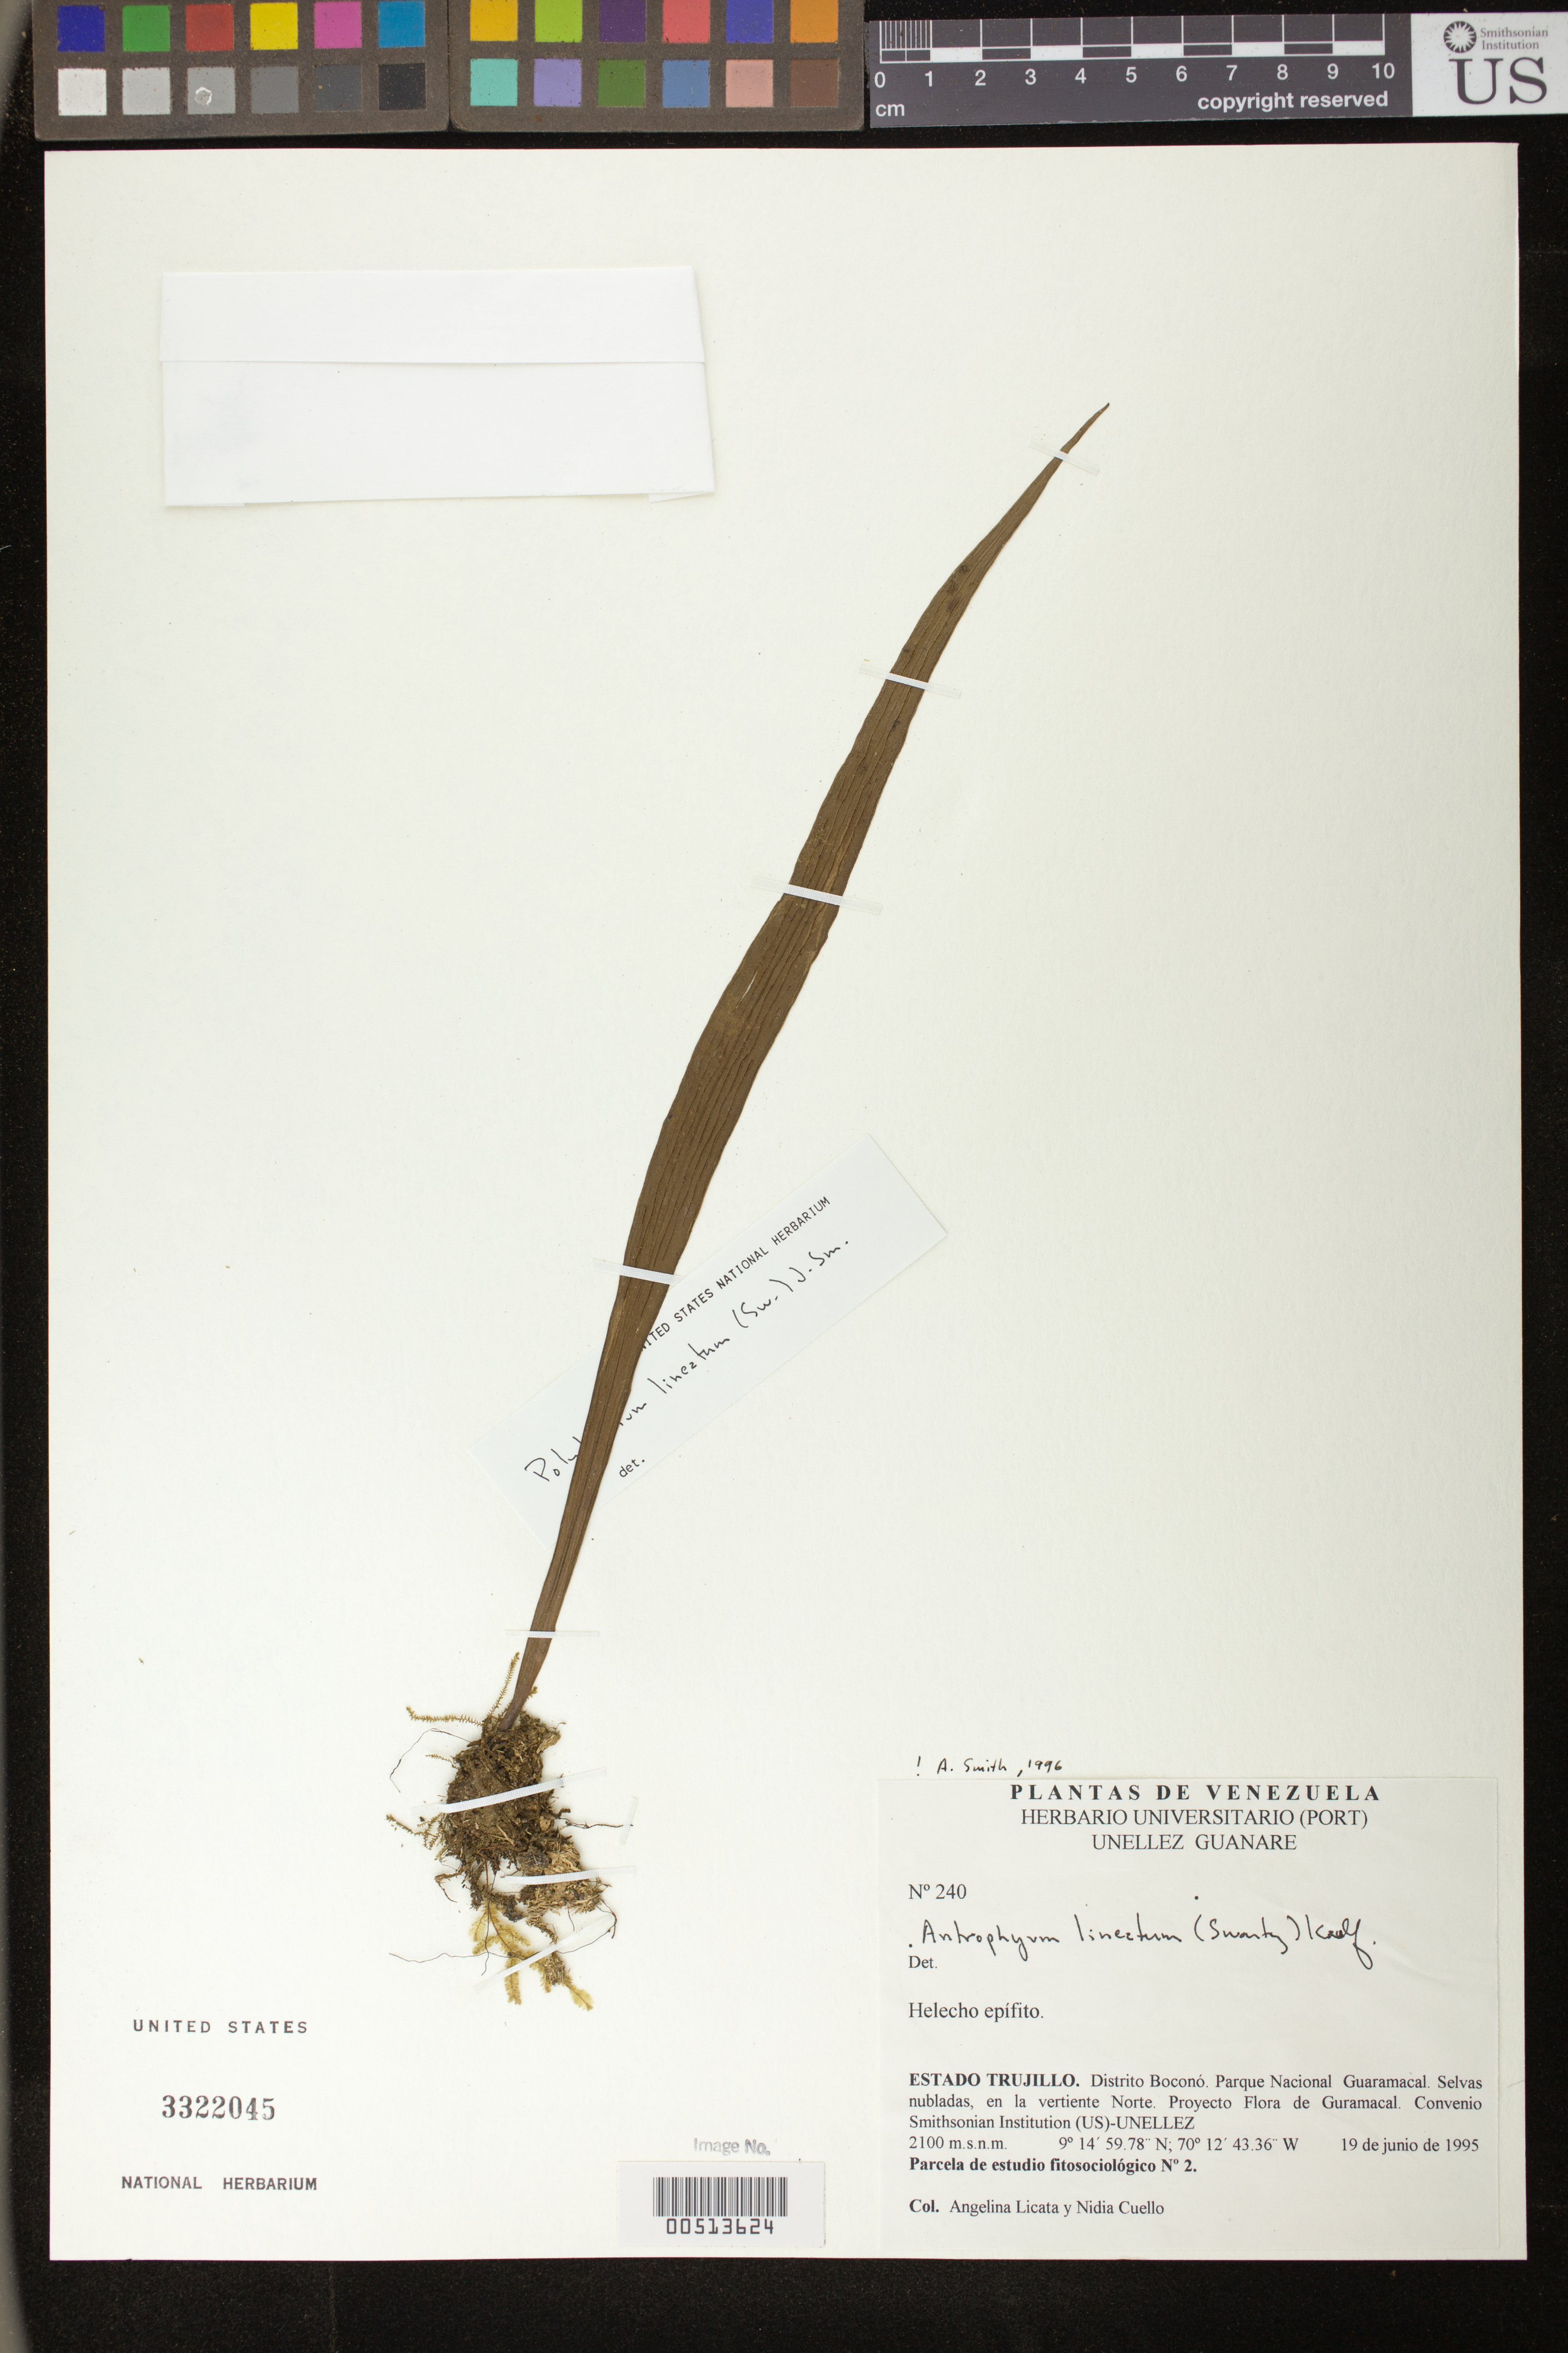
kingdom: Plantae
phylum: Tracheophyta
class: Polypodiopsida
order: Polypodiales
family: Pteridaceae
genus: Polytaenium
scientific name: Polytaenium lineatum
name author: (Sw.) Small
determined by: Smith, A.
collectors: A. Licata & N. L. Cuello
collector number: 240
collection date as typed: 19 Jun 1995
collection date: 1995-06-19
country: Venezuela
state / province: Trujillo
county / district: Boconó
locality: Parque Nacional Guaramacal, vertiente N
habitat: Selvas nubladas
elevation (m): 2100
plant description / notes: PORT, US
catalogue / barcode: US 3322045